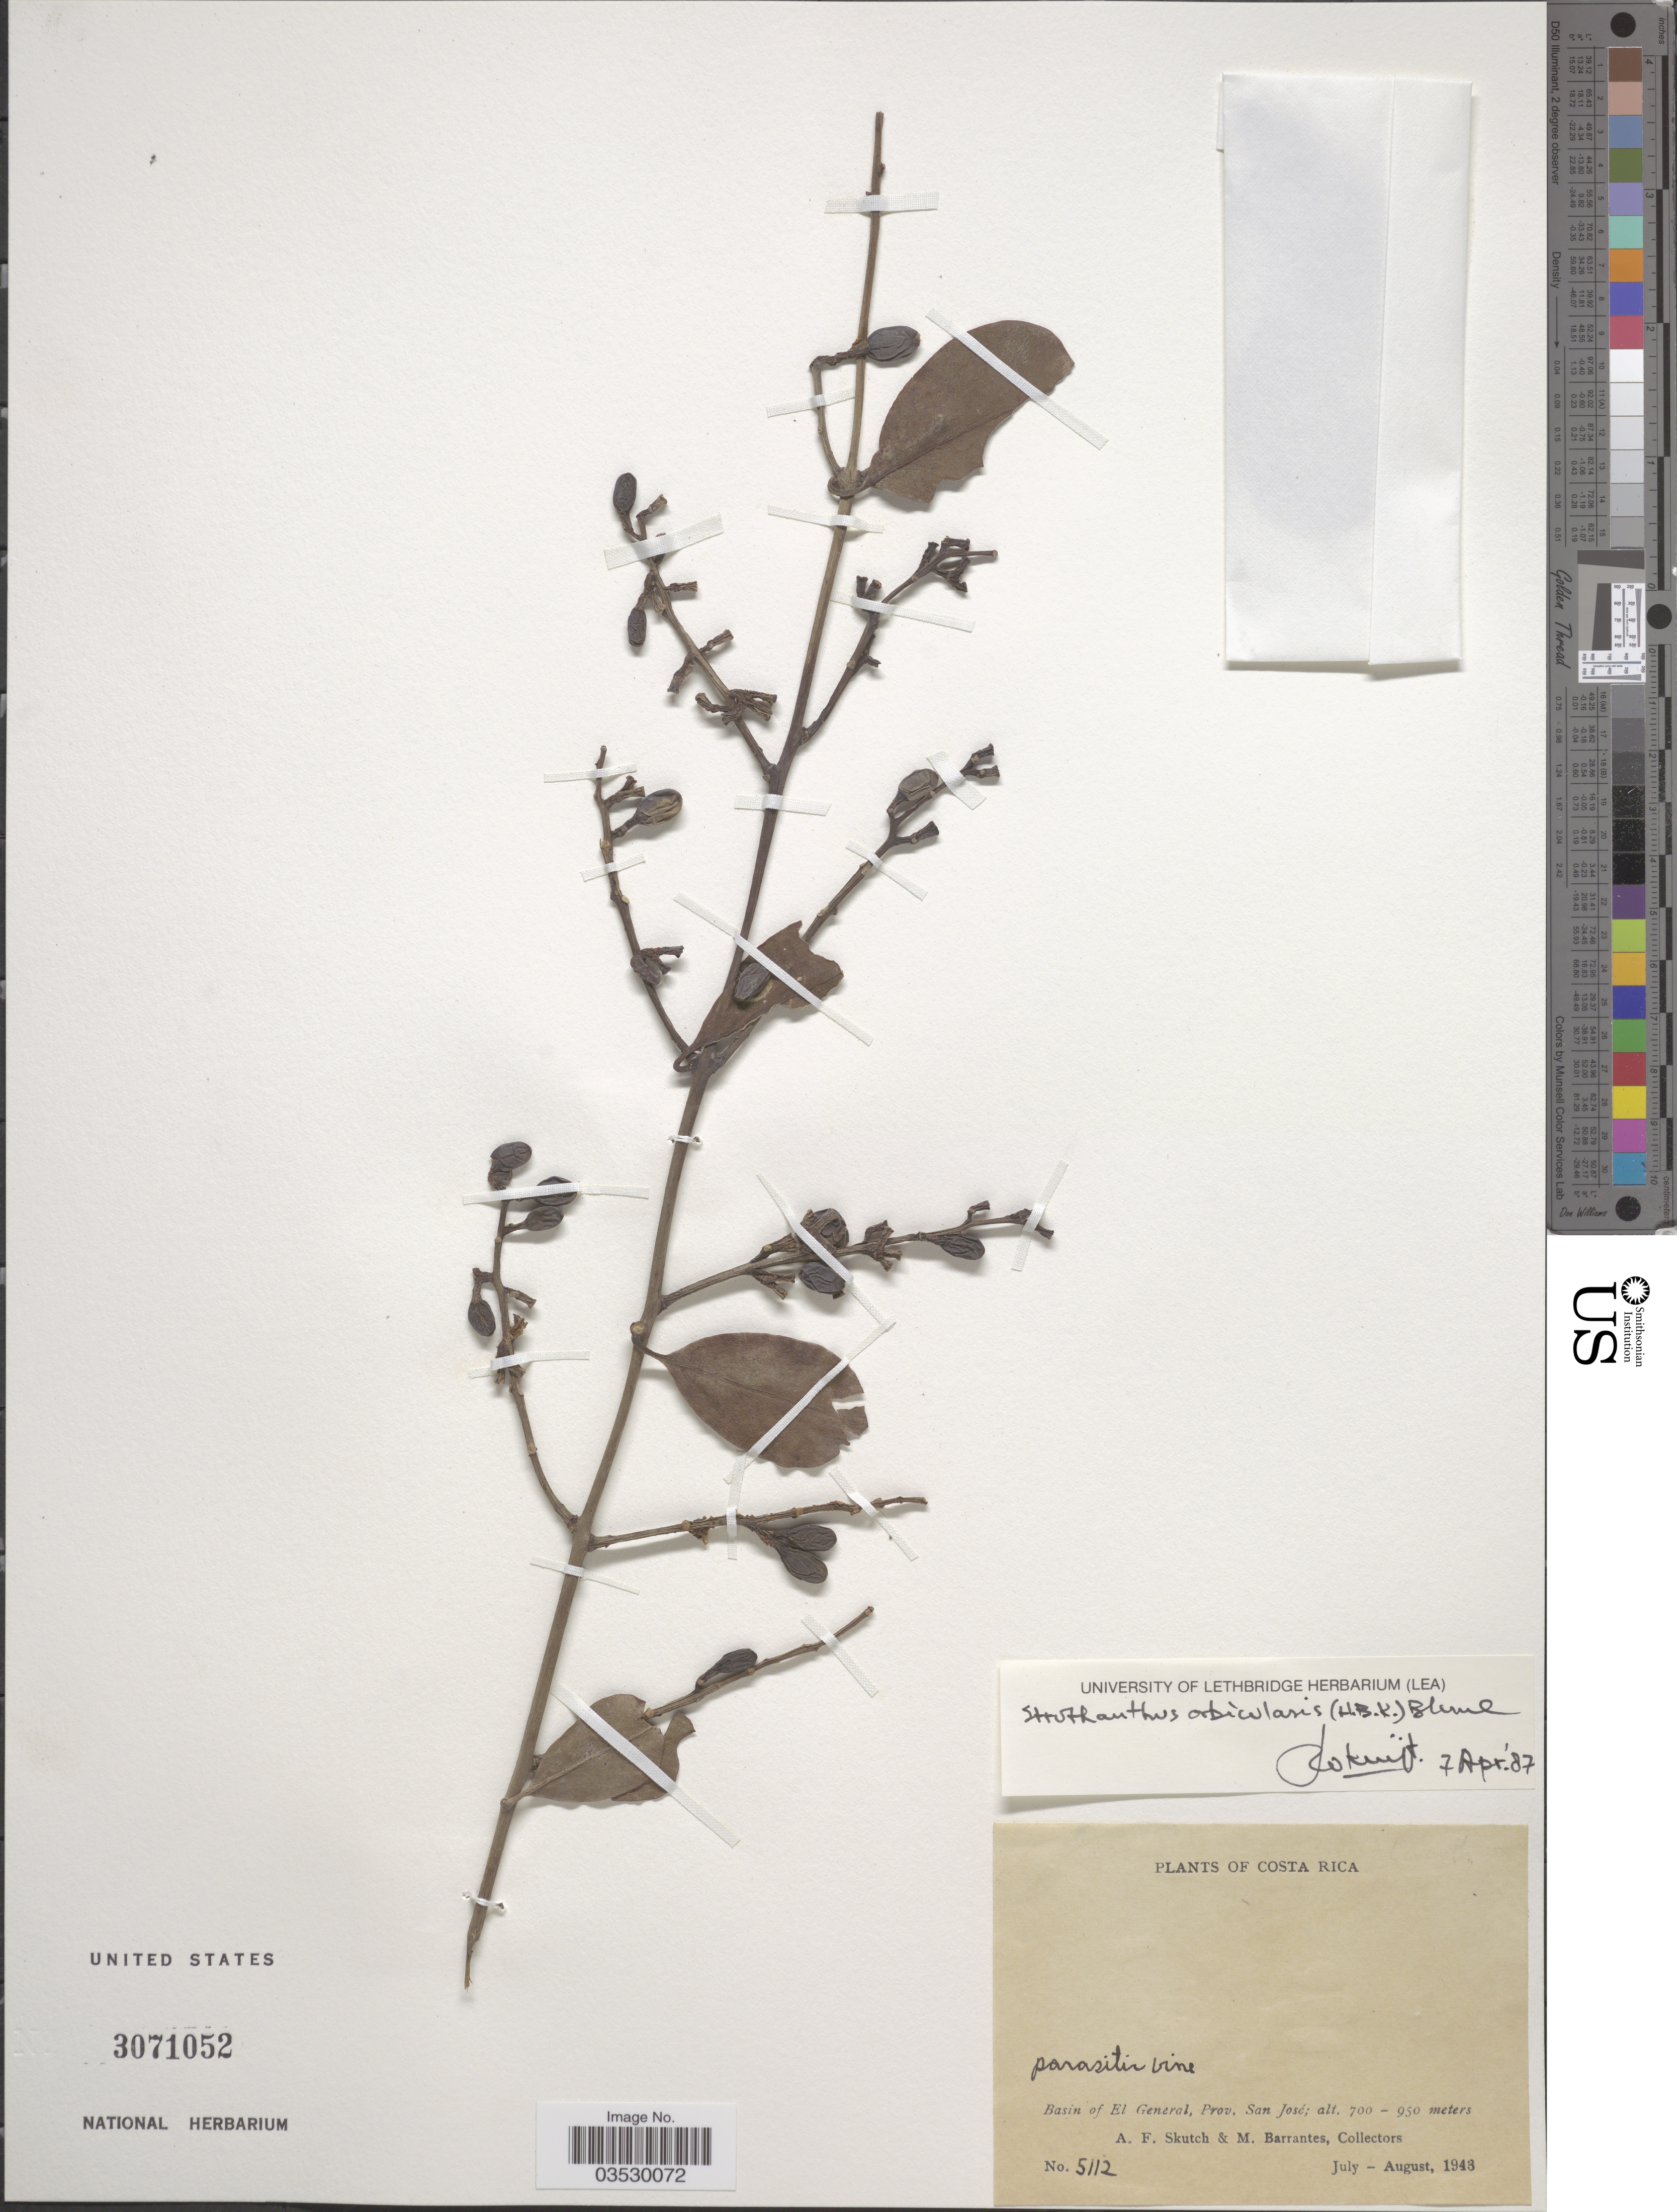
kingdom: Plantae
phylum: Tracheophyta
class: Magnoliopsida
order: Santalales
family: Loranthaceae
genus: Struthanthus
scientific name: Struthanthus orbicularis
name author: (Kunth) Blume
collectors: A. F. Skutch & M. Barrantes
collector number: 5112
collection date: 1943-07/1943-08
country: Costa Rica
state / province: San José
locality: Basin of El General.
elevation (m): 700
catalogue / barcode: US 3071052